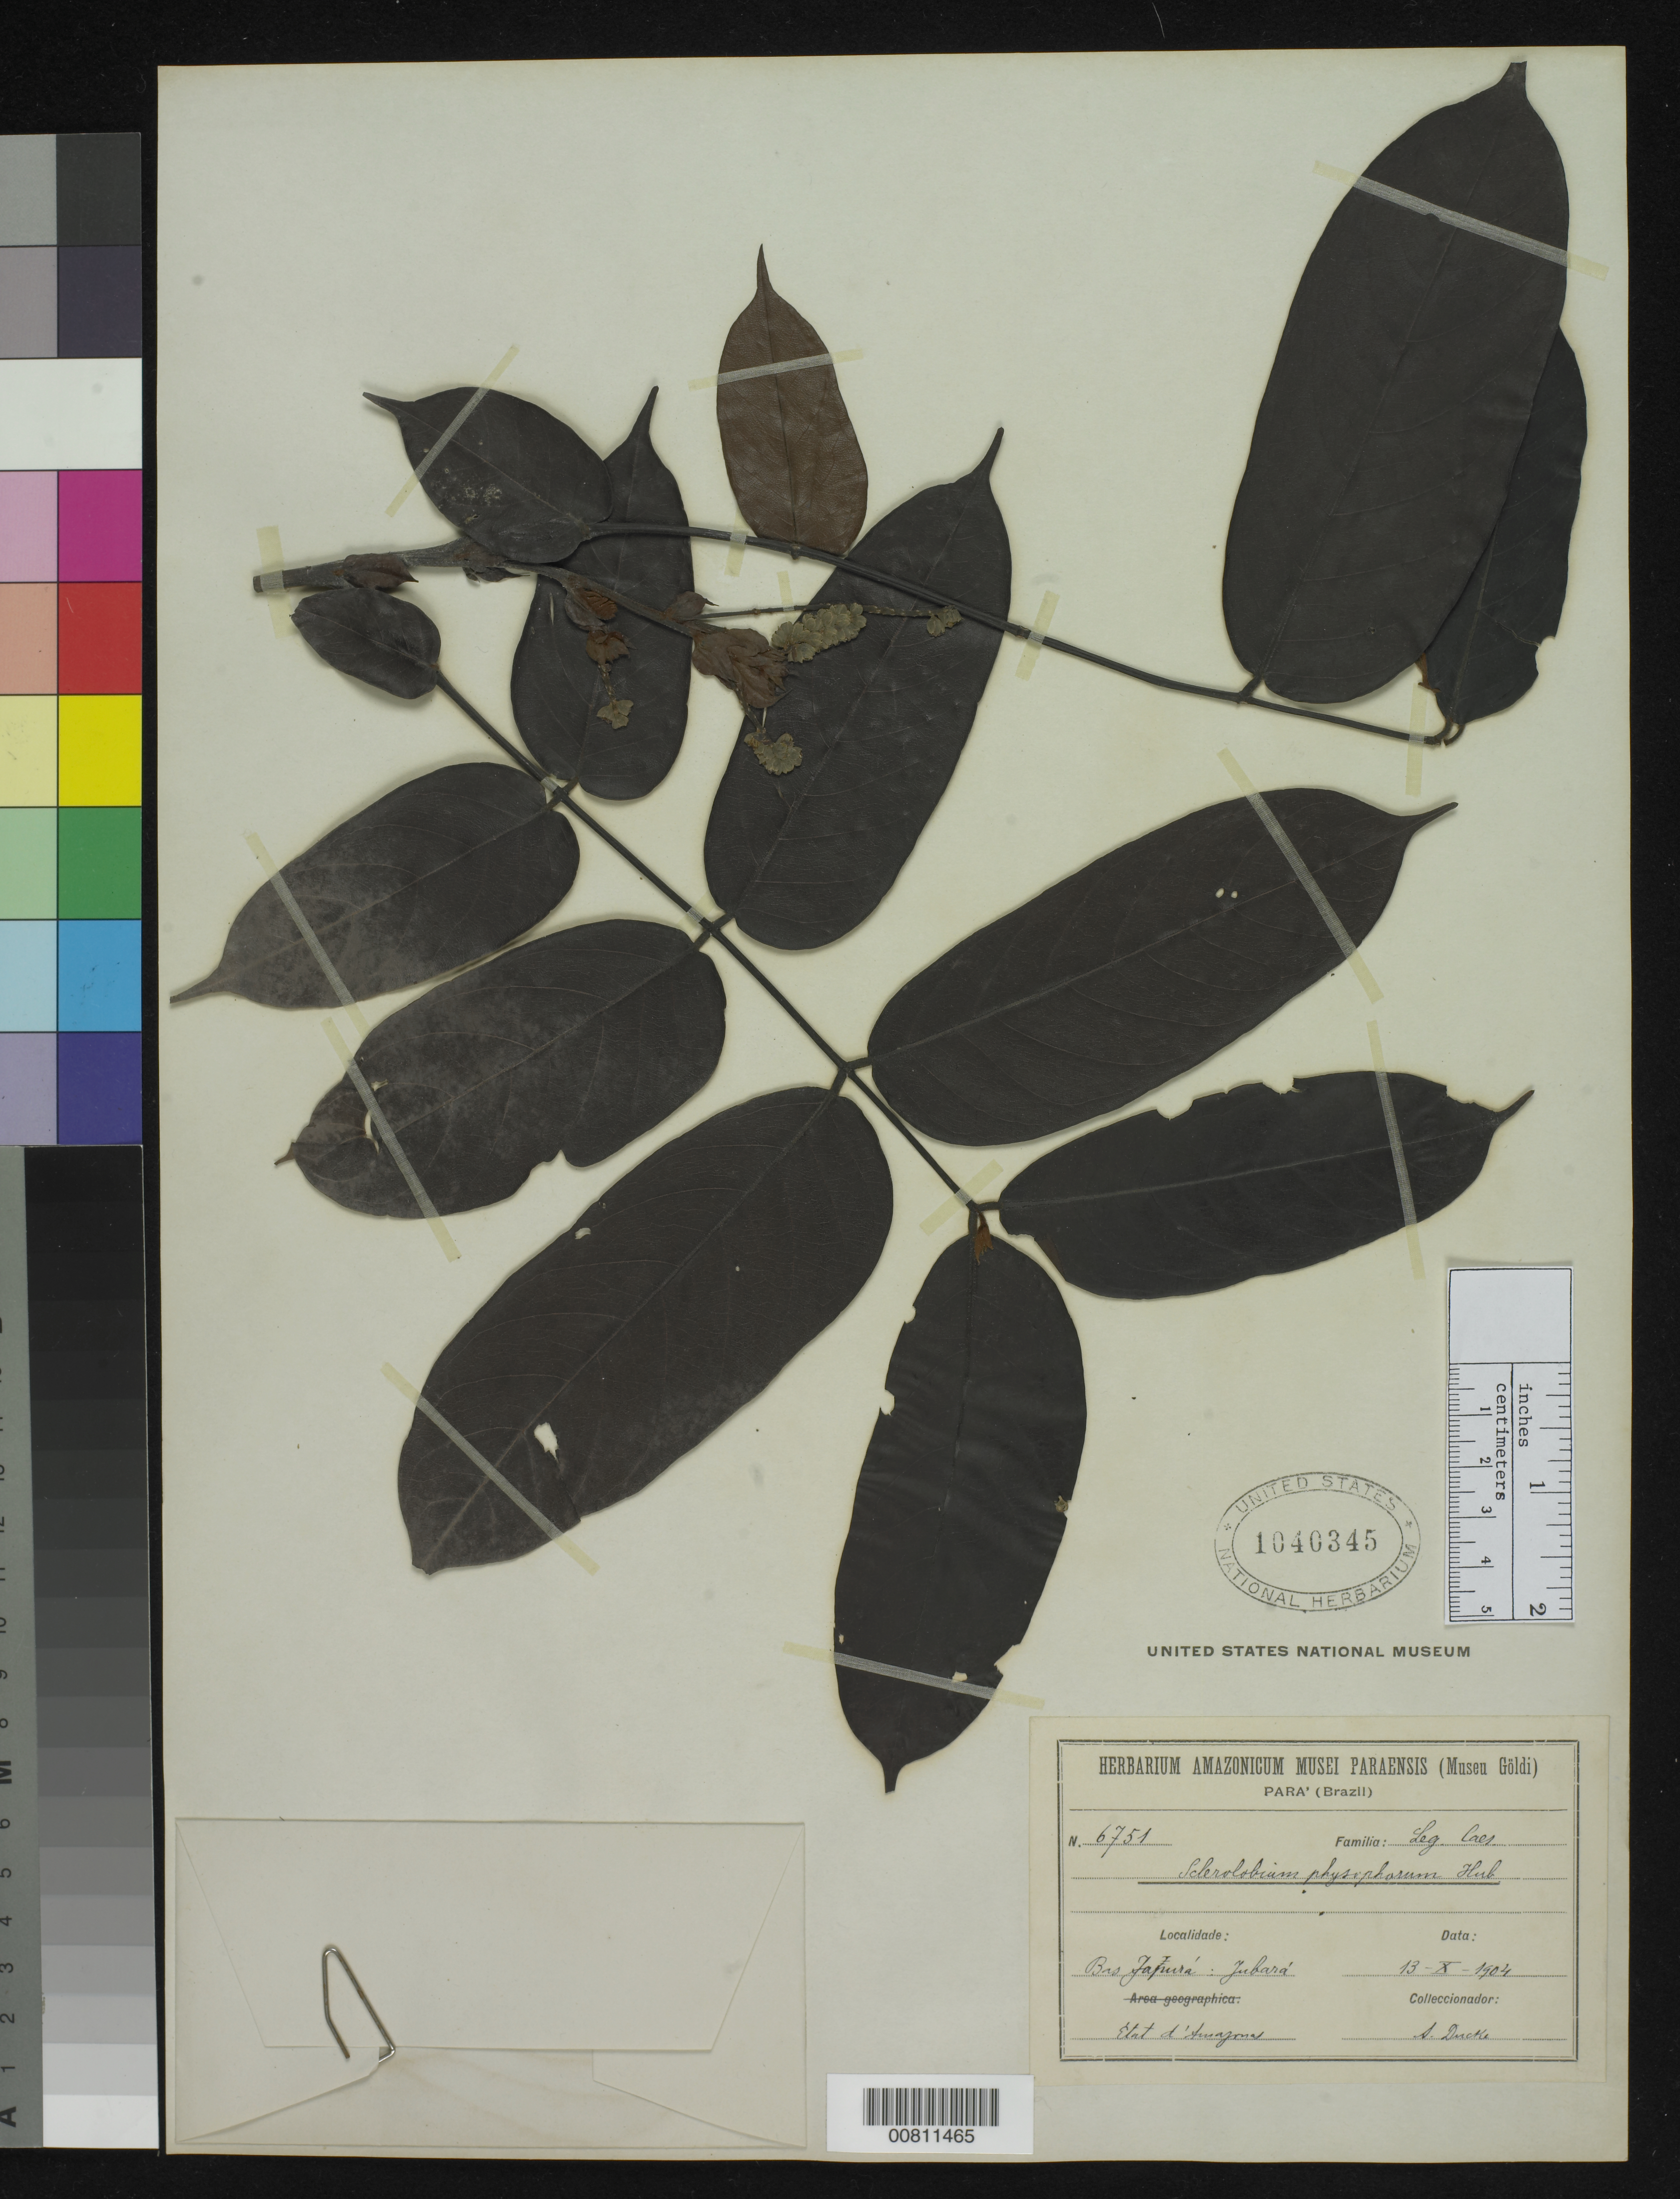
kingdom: Plantae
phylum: Tracheophyta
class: Magnoliopsida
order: Fabales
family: Fabaceae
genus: Sclerolobium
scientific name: Sclerolobium physophorum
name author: Huber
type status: Isotype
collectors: A. Ducke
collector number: H.A.M.G. 6751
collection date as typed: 13 Oct 1904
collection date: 1904-10-13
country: Brazil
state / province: Amazonas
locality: Ad ripas fl. Japara inferioris.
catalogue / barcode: US 1040345